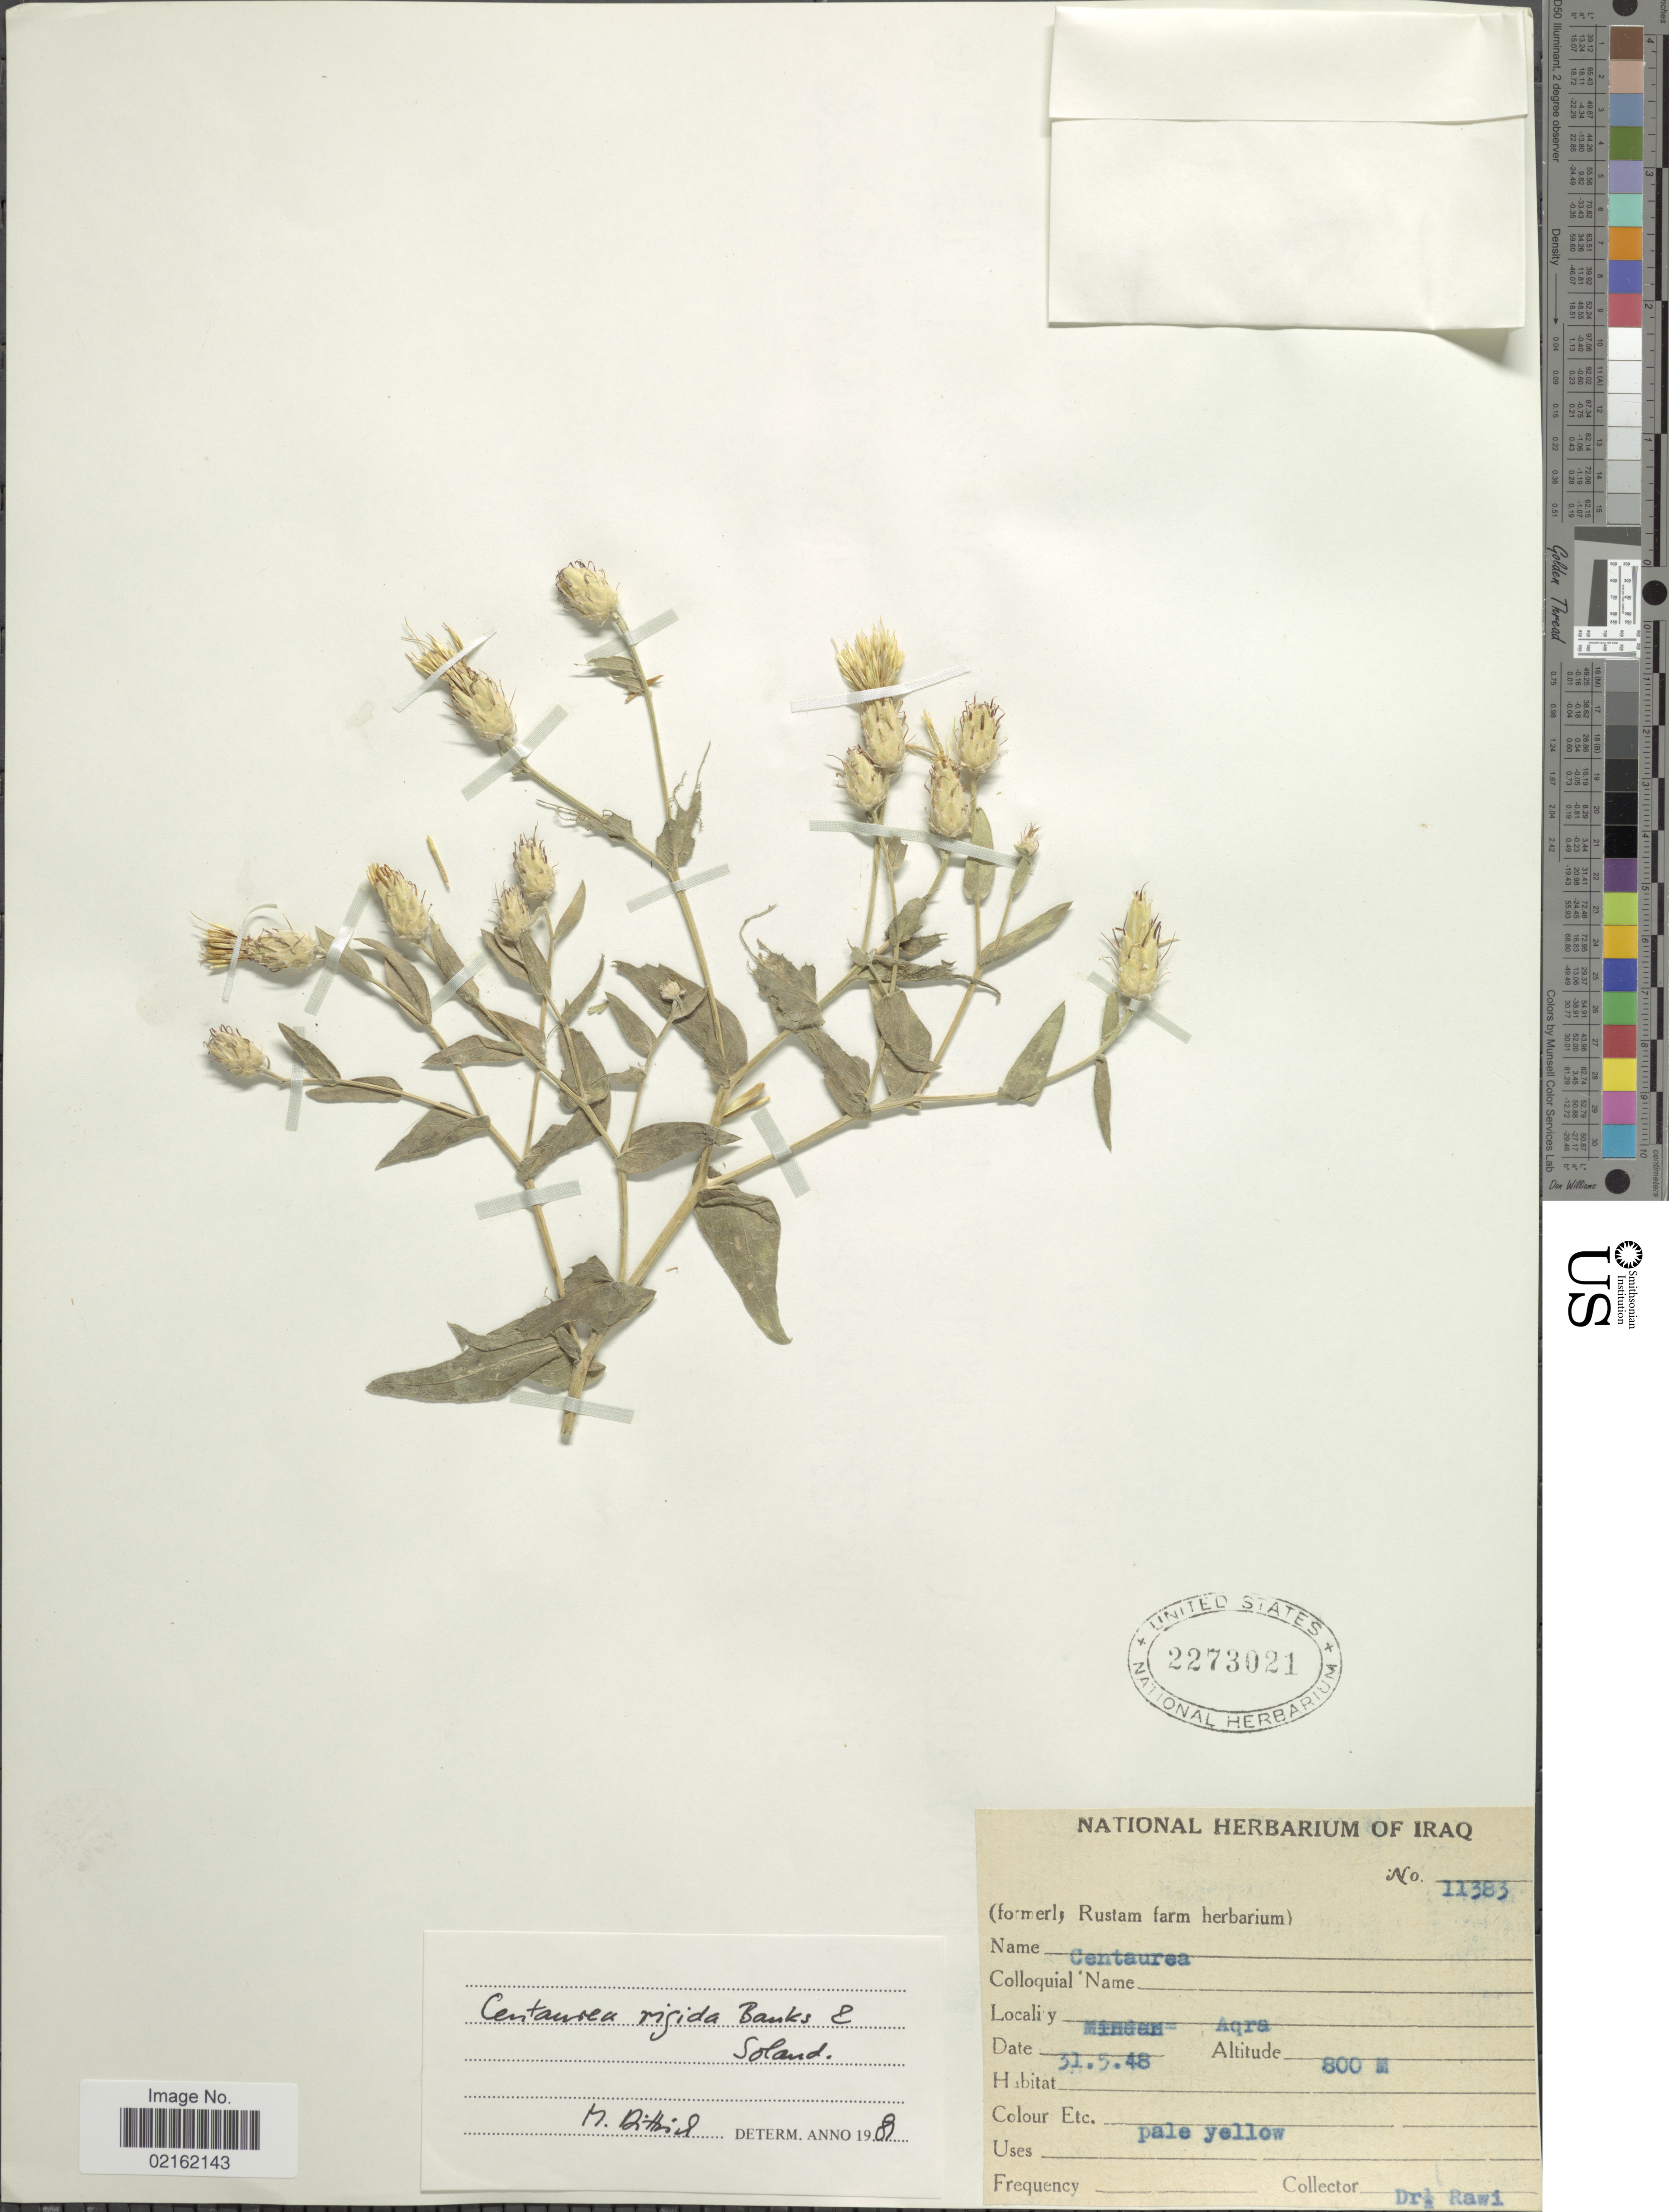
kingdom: Plantae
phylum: Tracheophyta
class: Magnoliopsida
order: Asterales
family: Asteraceae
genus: Centaurea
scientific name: Centaurea rigida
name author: Banks & Sol.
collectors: -. Rawi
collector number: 11383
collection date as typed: Transcribed d/m/y: 31/5/48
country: Iraq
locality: Aqra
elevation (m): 800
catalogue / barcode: US 2273021